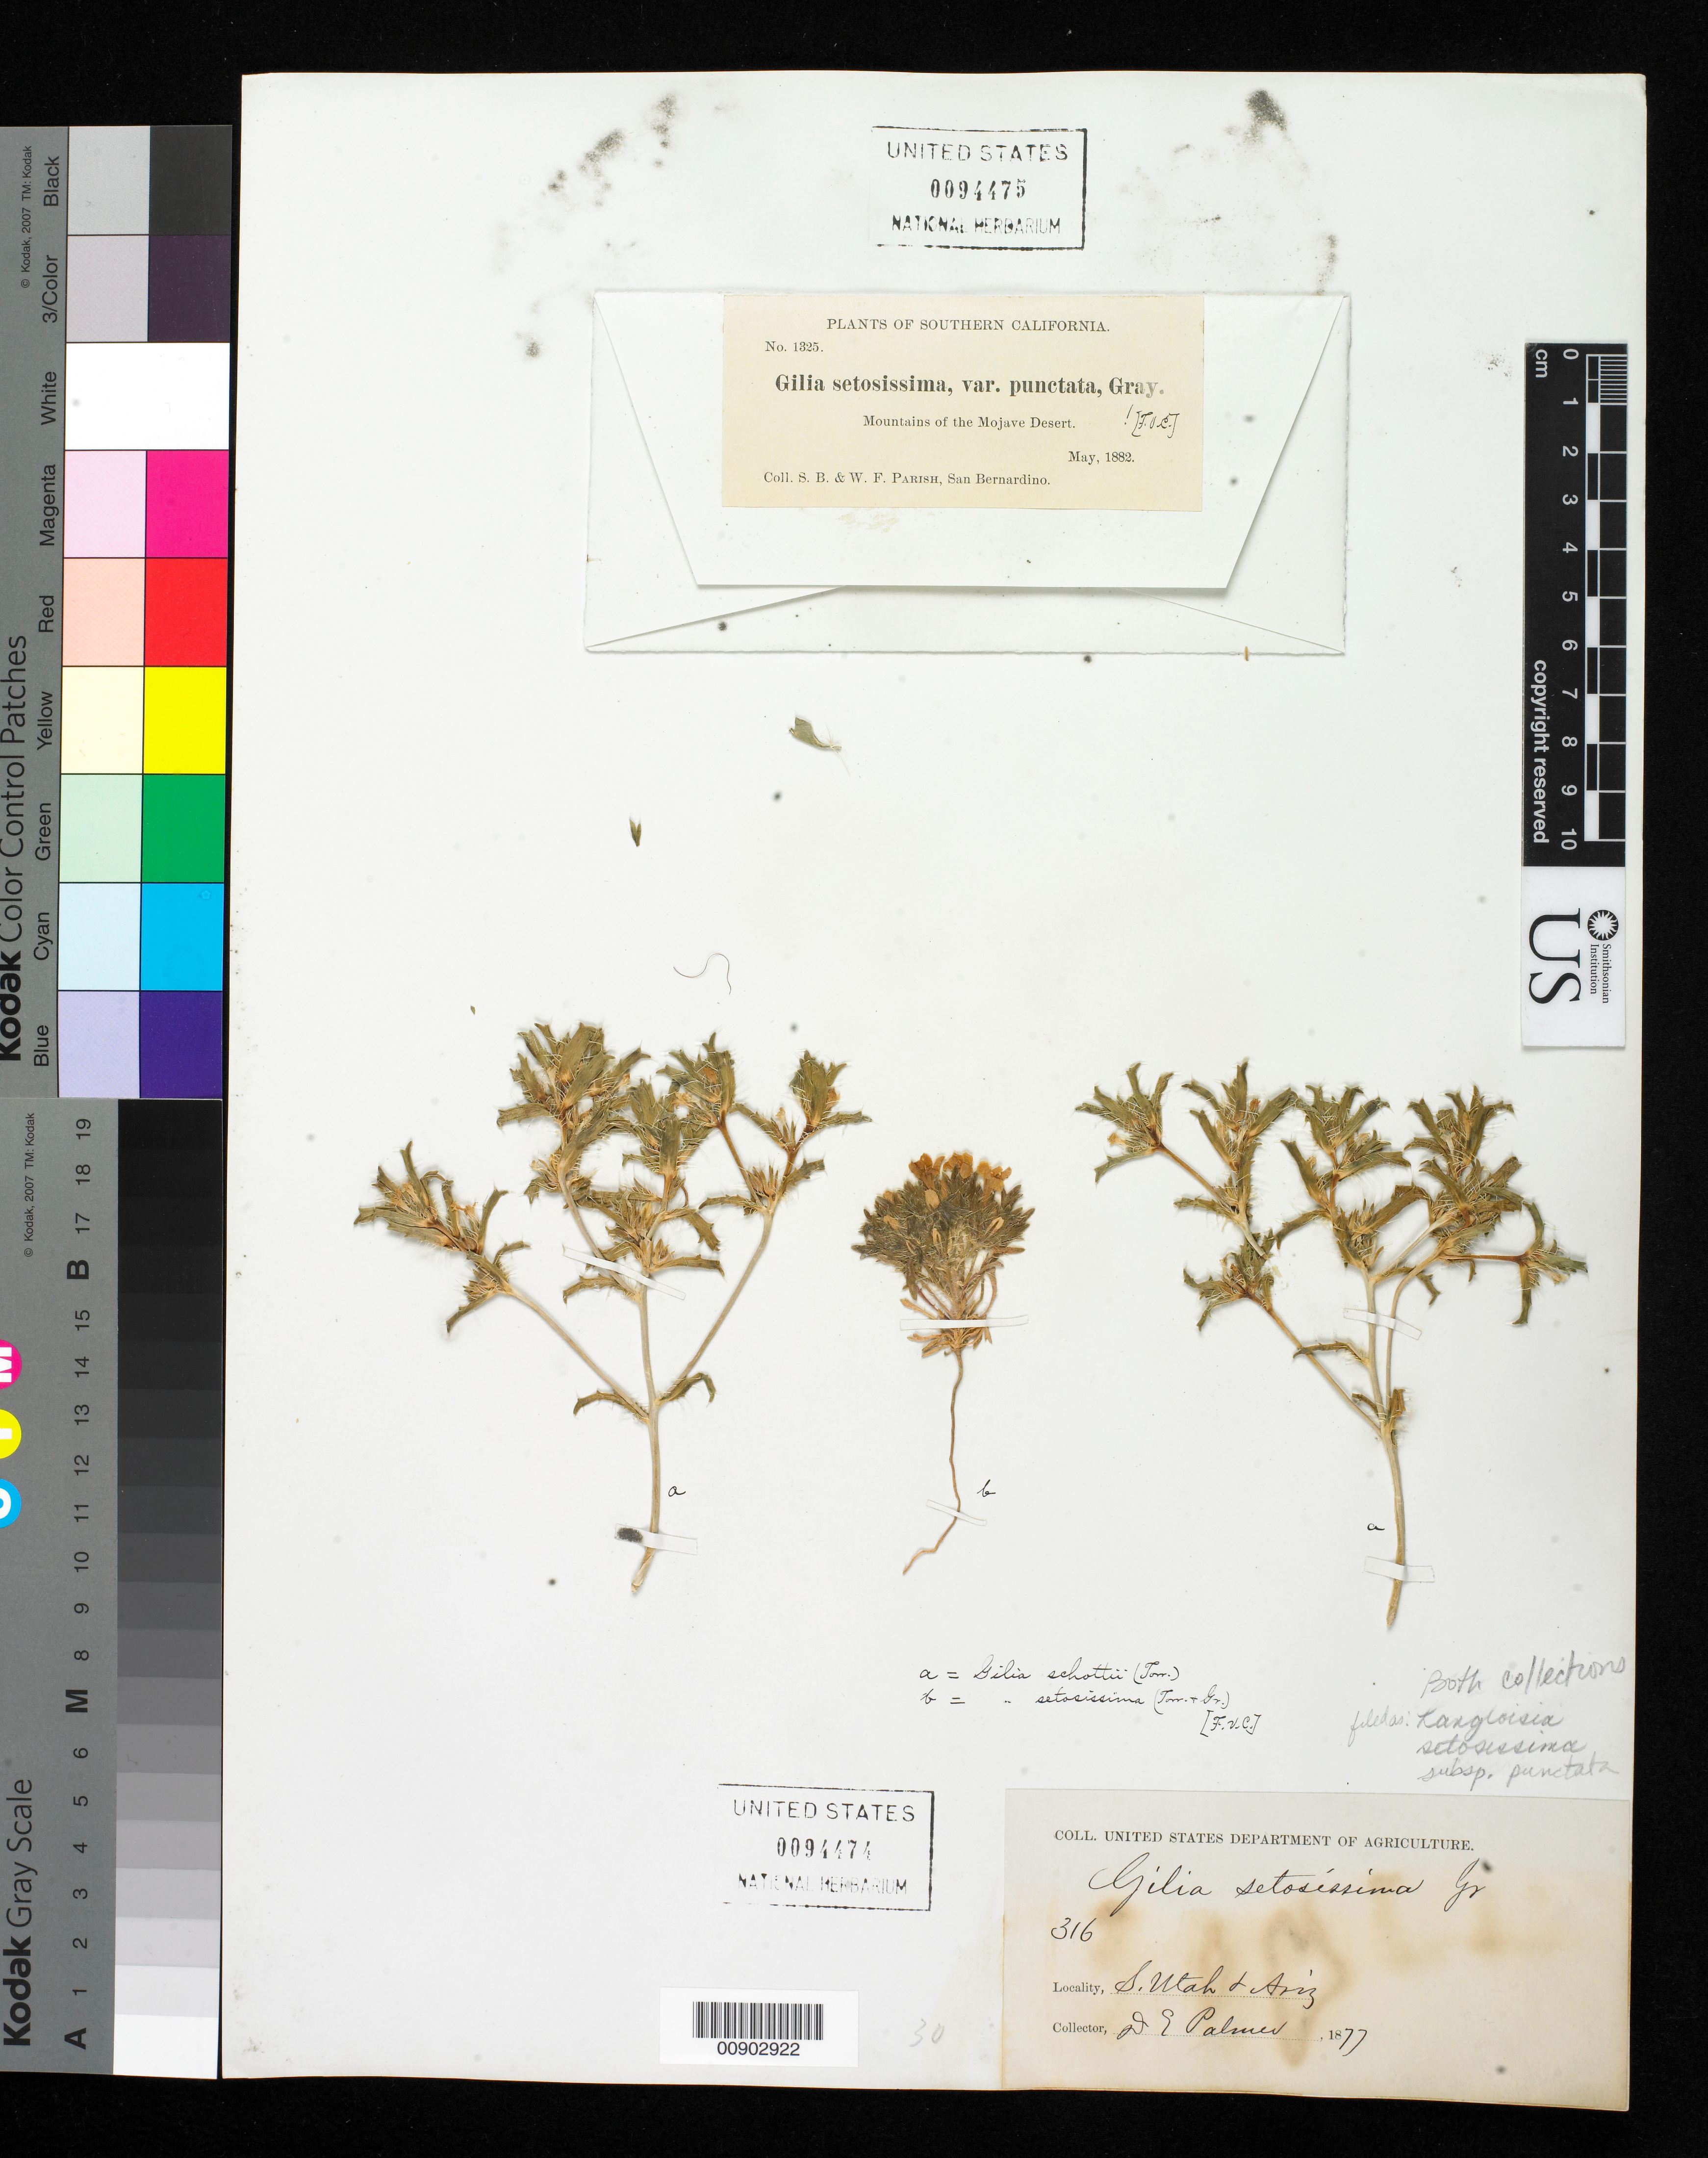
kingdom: Plantae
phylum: Tracheophyta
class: Magnoliopsida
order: Ericales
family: Polemoniaceae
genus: Langloisia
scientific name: Langloisia setosissima subsp. punctata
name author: (A. Gray ex Coville) Timbrook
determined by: Strong, Mark T., (BOT), Smithsonian Institution - National Museum of Natural History (UNITED STATES)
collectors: S. B. Parish & W. F. Parish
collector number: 1325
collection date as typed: May 1882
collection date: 1882-05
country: United States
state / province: California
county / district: San Bernardino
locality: Mountains of the Mojave Desert, San Bernardino, Southern California.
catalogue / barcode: US 94475-2